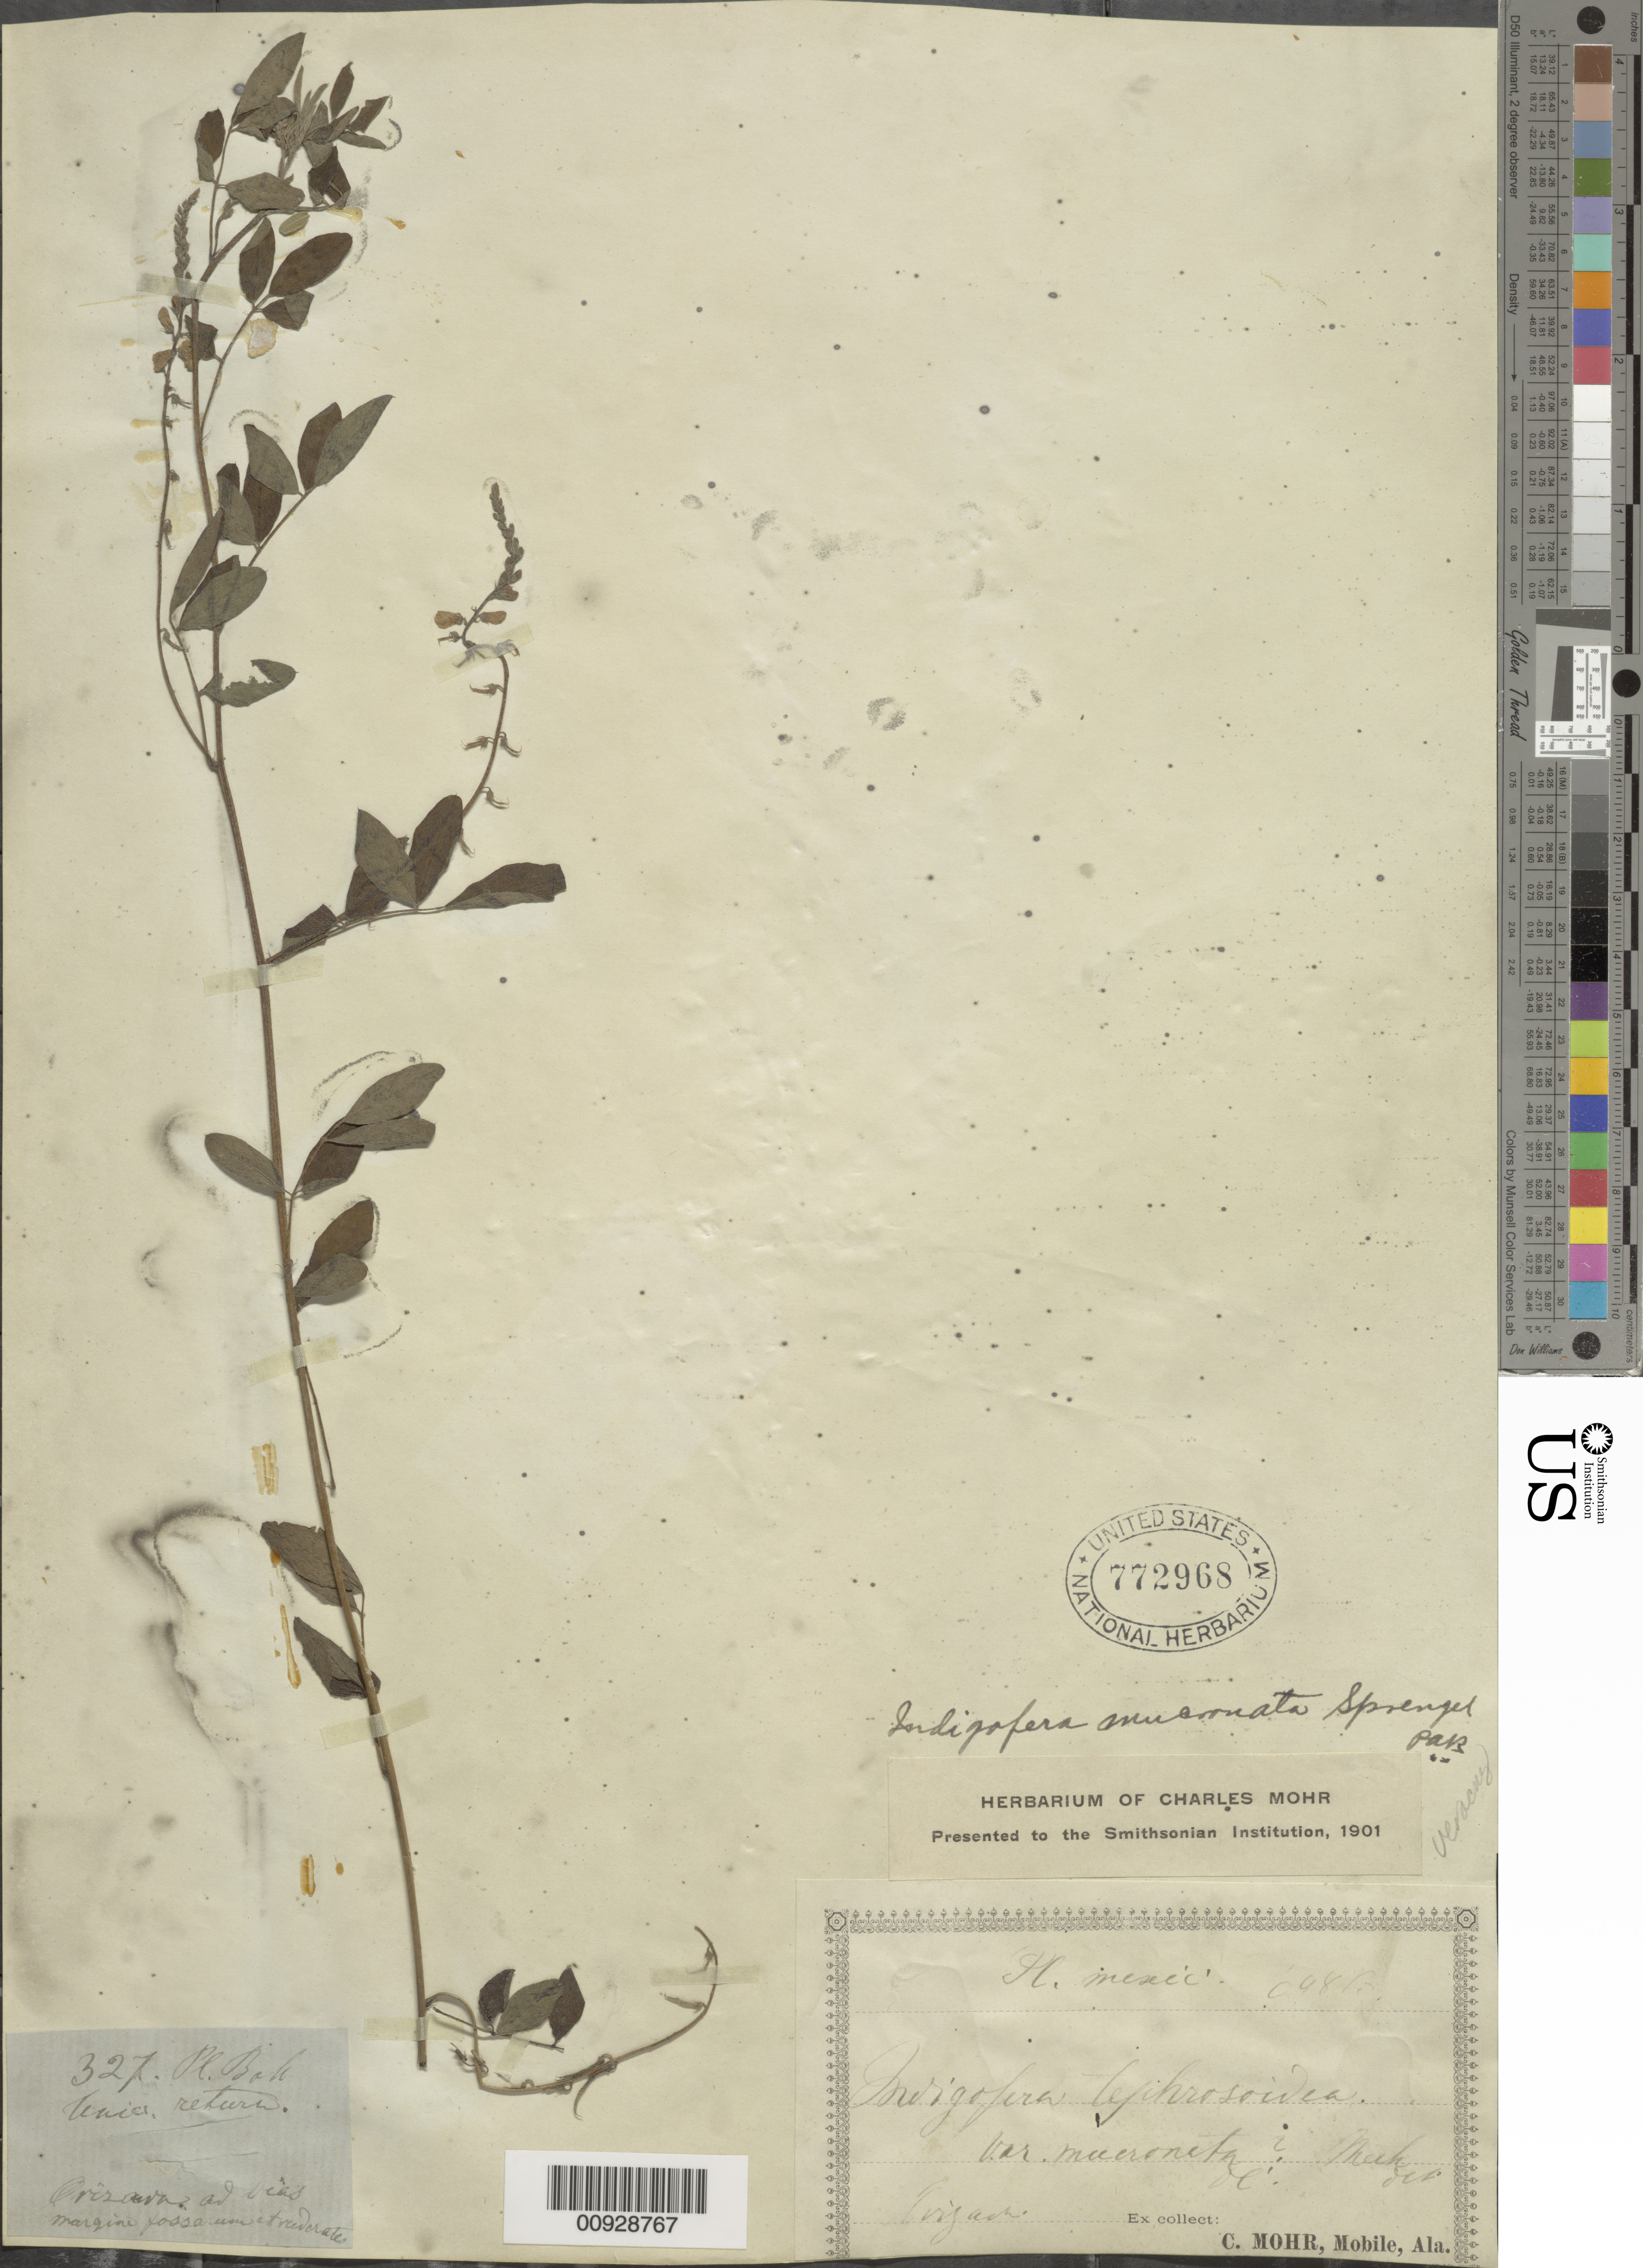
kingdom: Plantae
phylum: Tracheophyta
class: Magnoliopsida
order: Fabales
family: Fabaceae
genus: Indigofera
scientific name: Indigofera mucronata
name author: Lam.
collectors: C. T. Mohr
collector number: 327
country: Mexico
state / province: Veracruz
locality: Orizava ad vias.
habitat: Margine fossarum et ruderates.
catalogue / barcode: US 772968